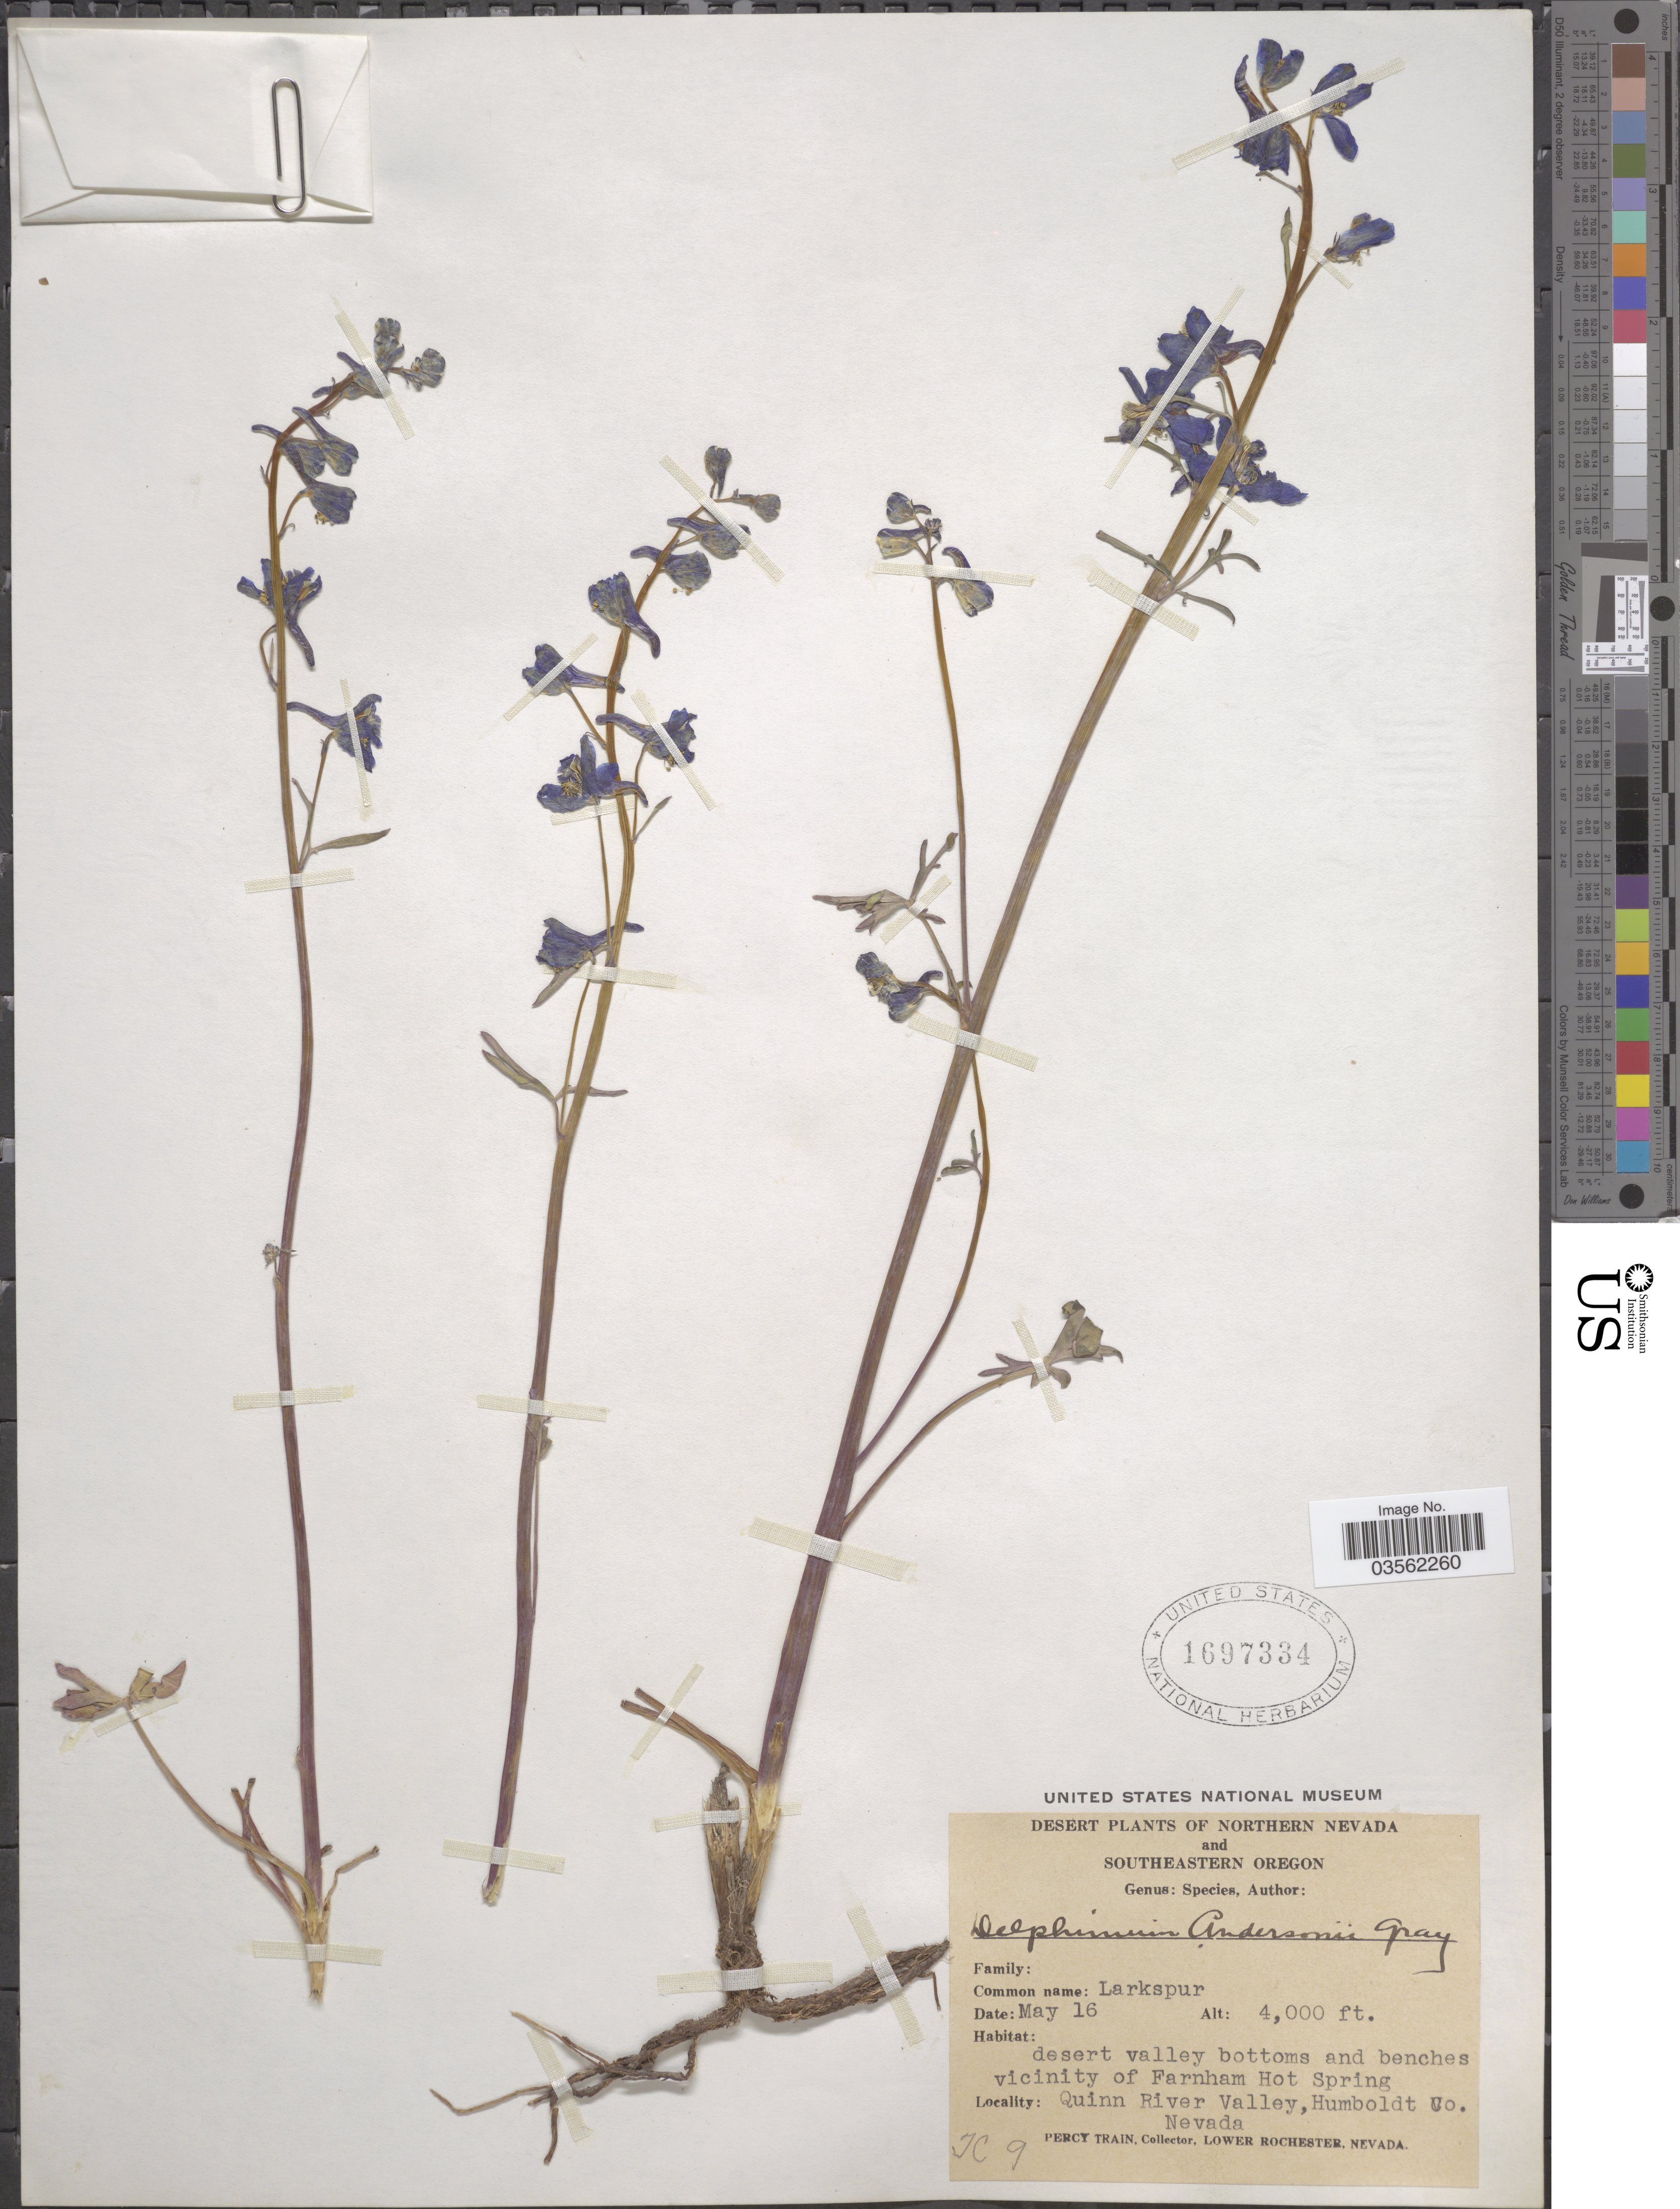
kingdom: Plantae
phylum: Tracheophyta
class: Magnoliopsida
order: Ranunculales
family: Ranunculaceae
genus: Delphinium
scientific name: Delphinium andersonii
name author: A. Gray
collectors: P. Train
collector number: IC 9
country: United States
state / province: Nevada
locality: Desert of Northern Nevada. Desert valley bottoms and benches vicinity of Farnham Hot Spring. Quinn River Valley, Humboldt Co.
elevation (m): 1219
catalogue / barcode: US 1697334